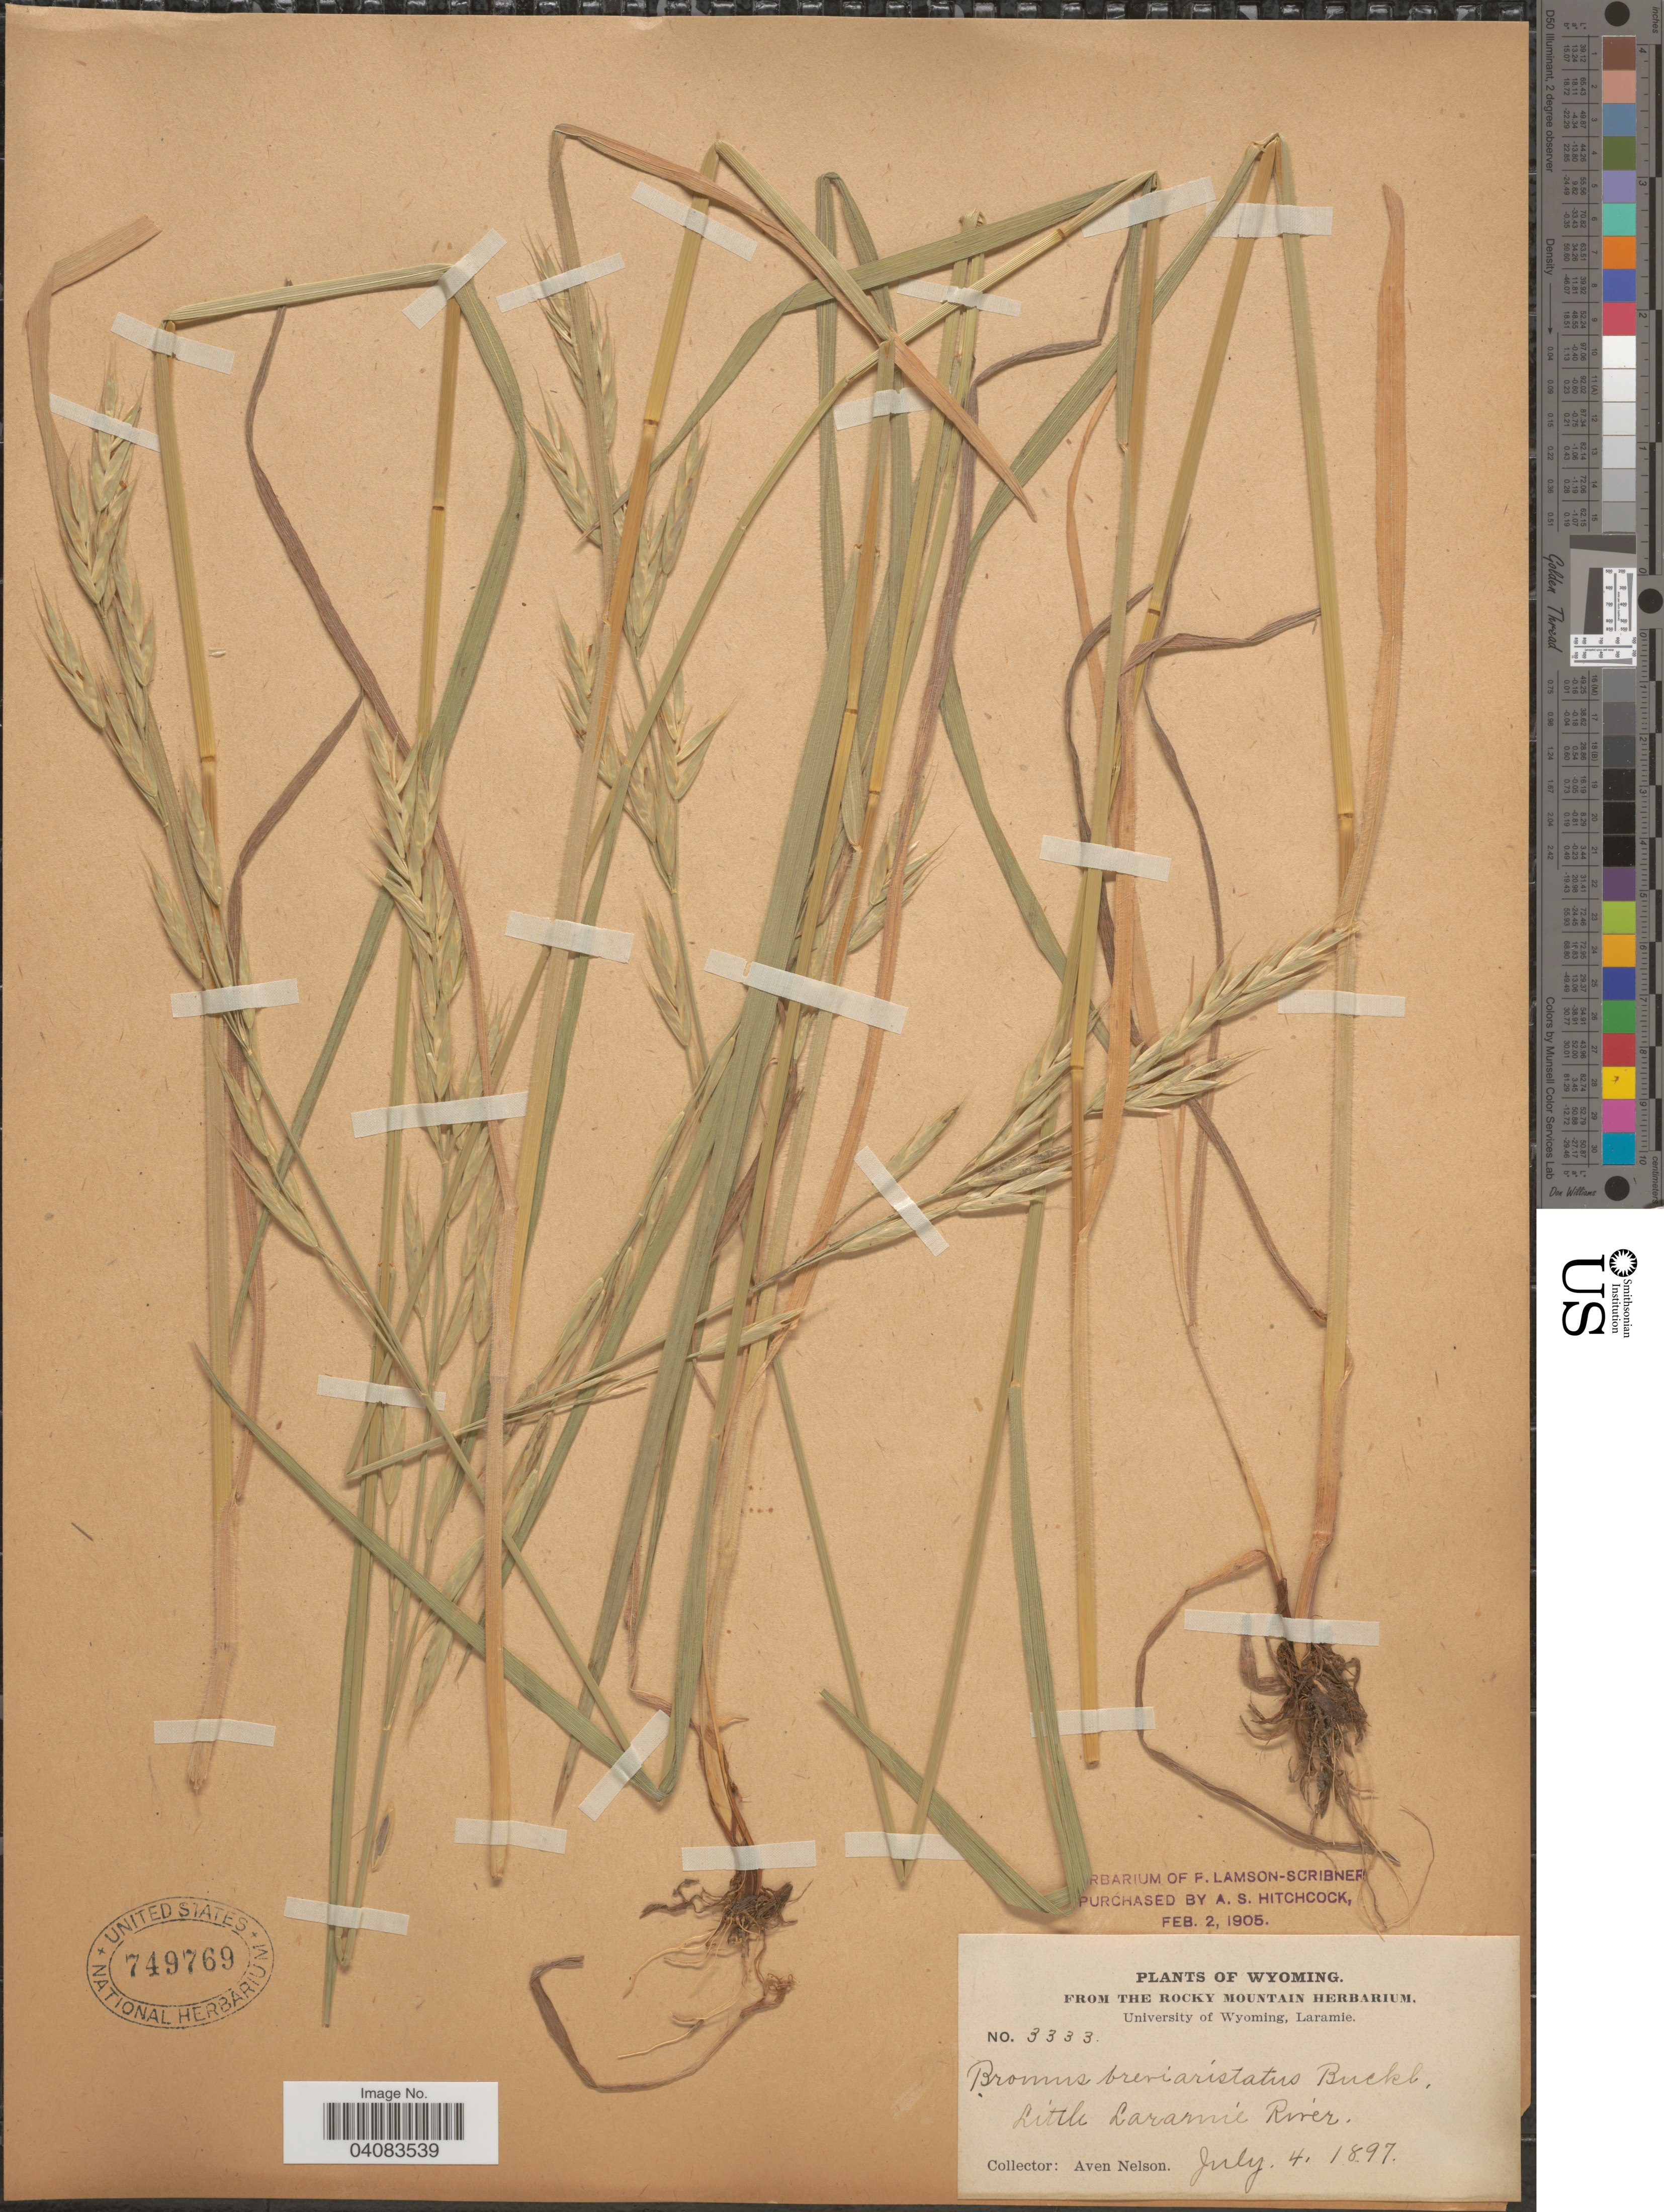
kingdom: Plantae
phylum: Tracheophyta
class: Liliopsida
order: Poales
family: Poaceae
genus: Bromus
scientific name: Bromus marginatus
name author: Nees ex Steud.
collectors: A. Nelson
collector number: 3333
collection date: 1897-07-04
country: United States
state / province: Wyoming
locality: Little Laramie River.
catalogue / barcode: US 749769